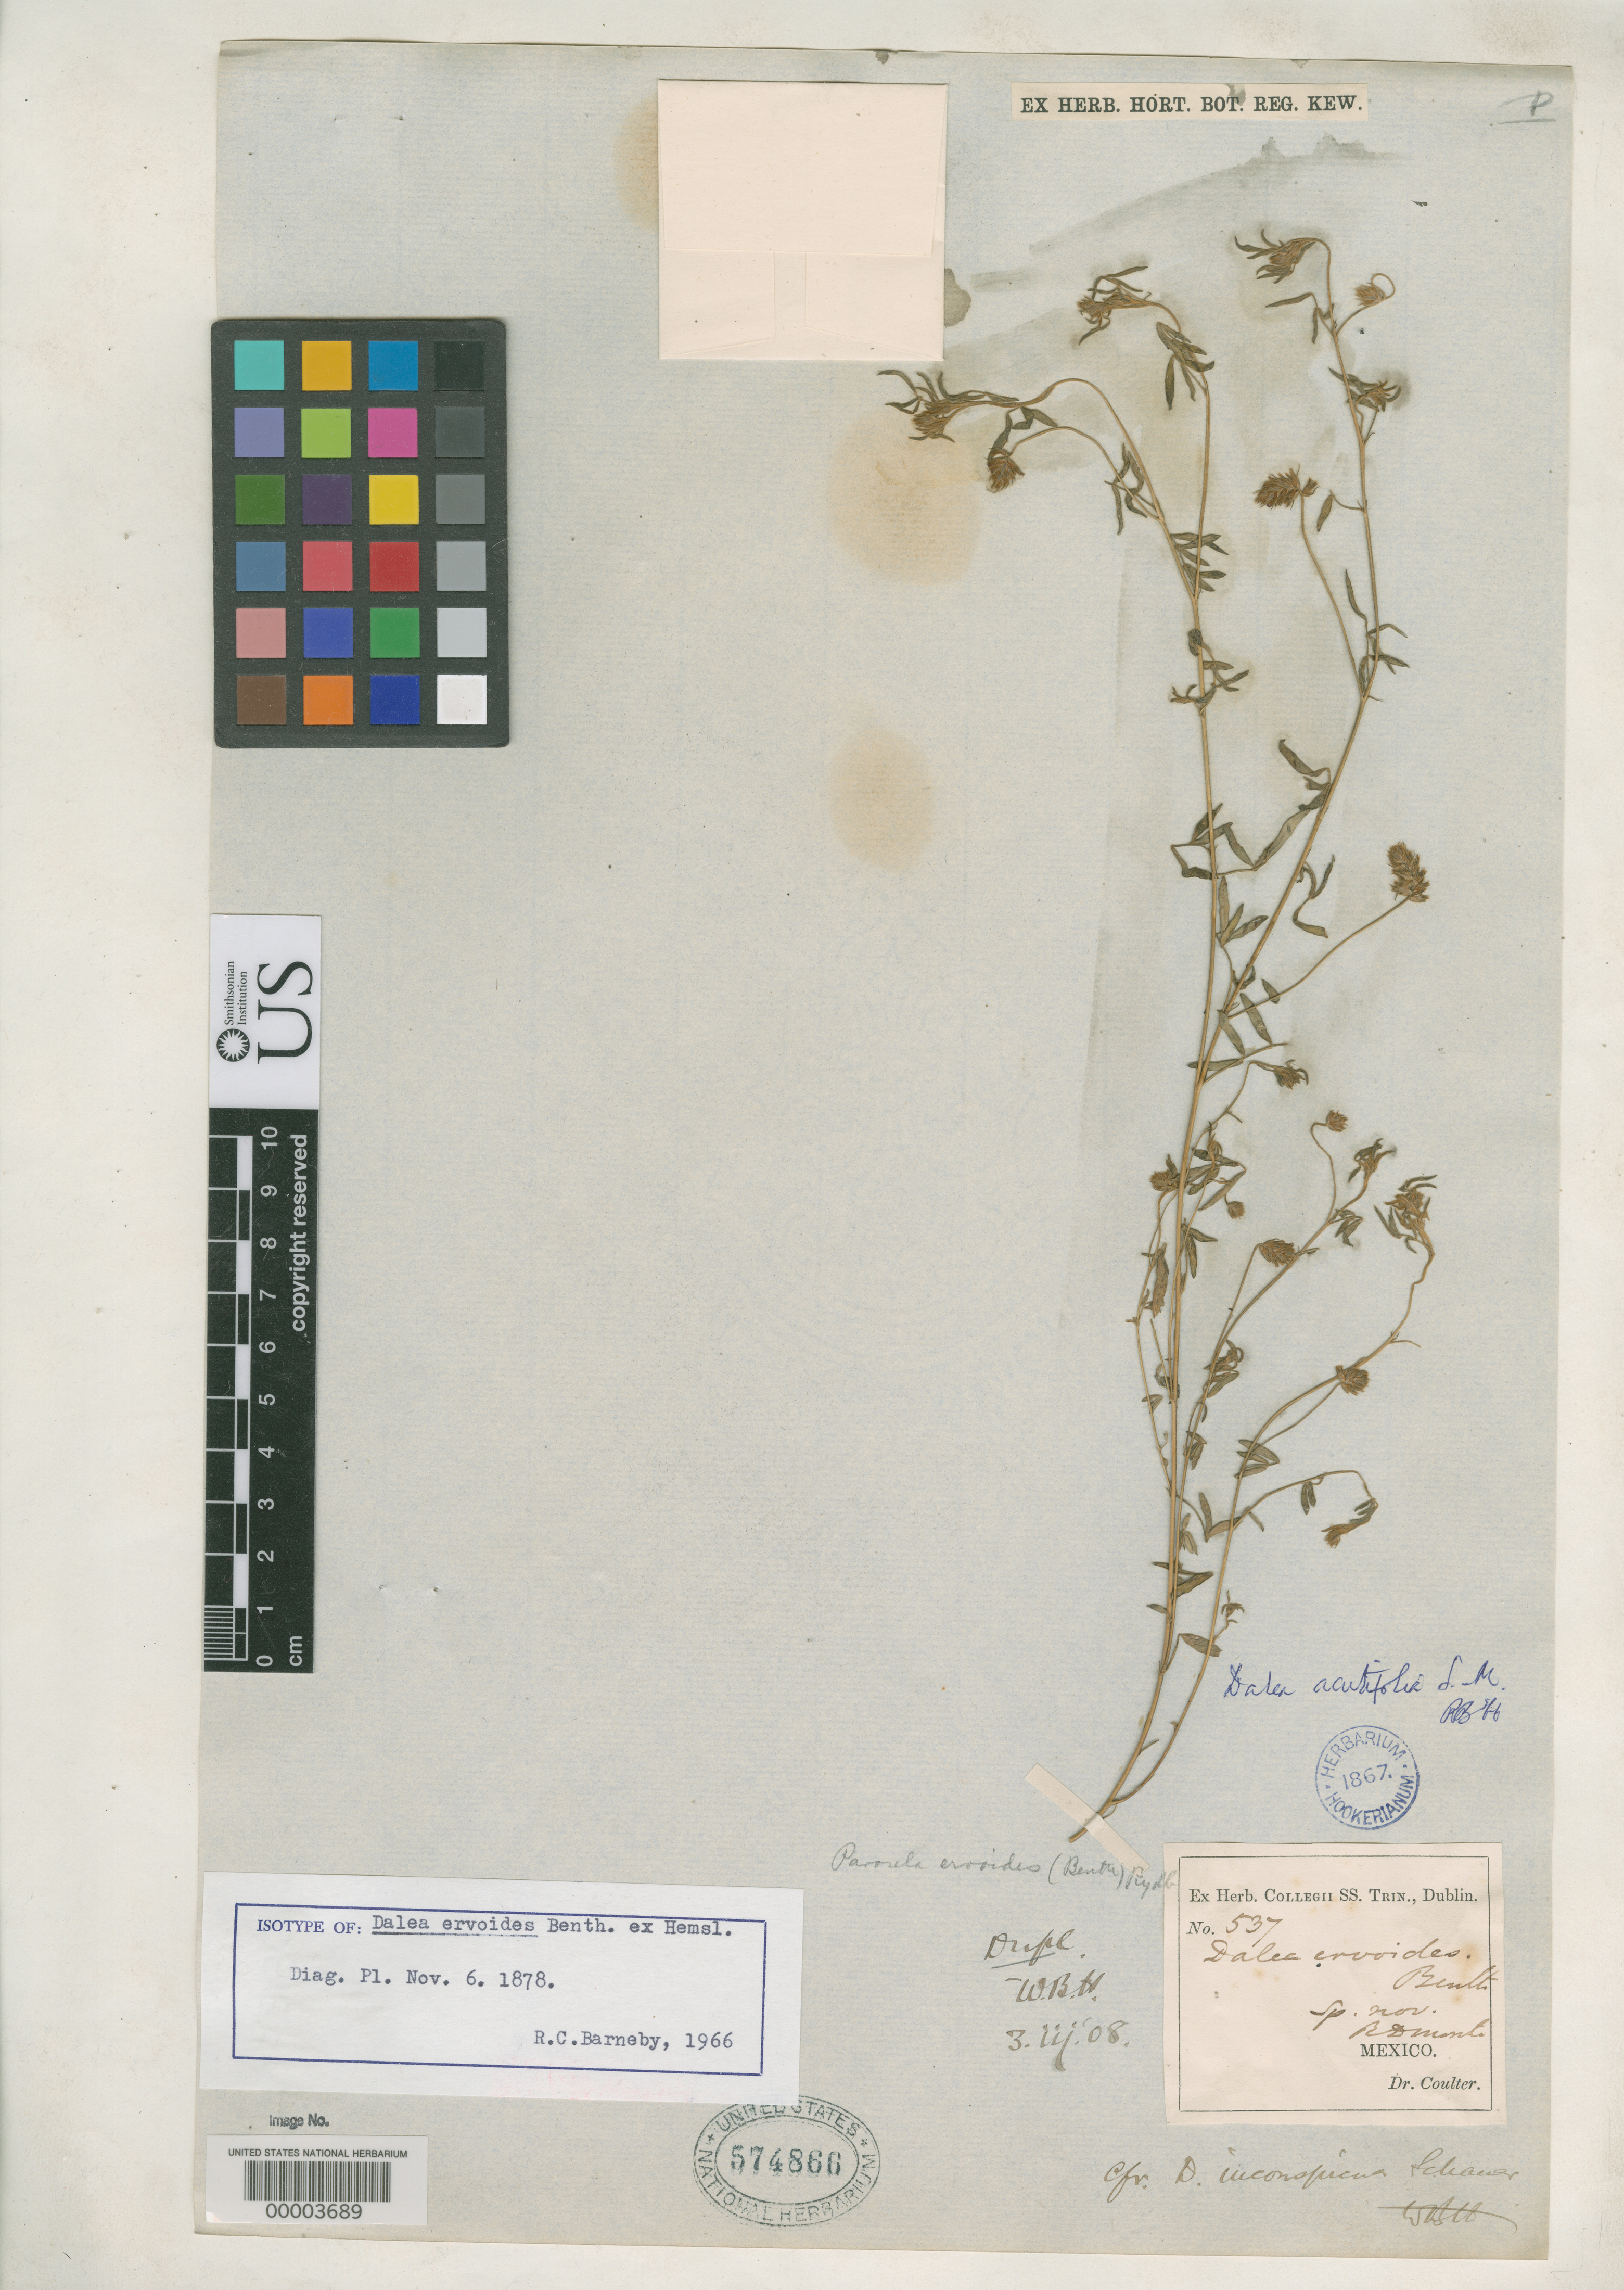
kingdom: Plantae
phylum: Tracheophyta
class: Magnoliopsida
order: Fabales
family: Fabaceae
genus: Dalea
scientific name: Dalea ervoides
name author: Benth. in Hemsl.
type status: Isotype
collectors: J. M. Coulter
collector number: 537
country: Mexico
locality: E of Monserrat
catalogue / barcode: US 574866